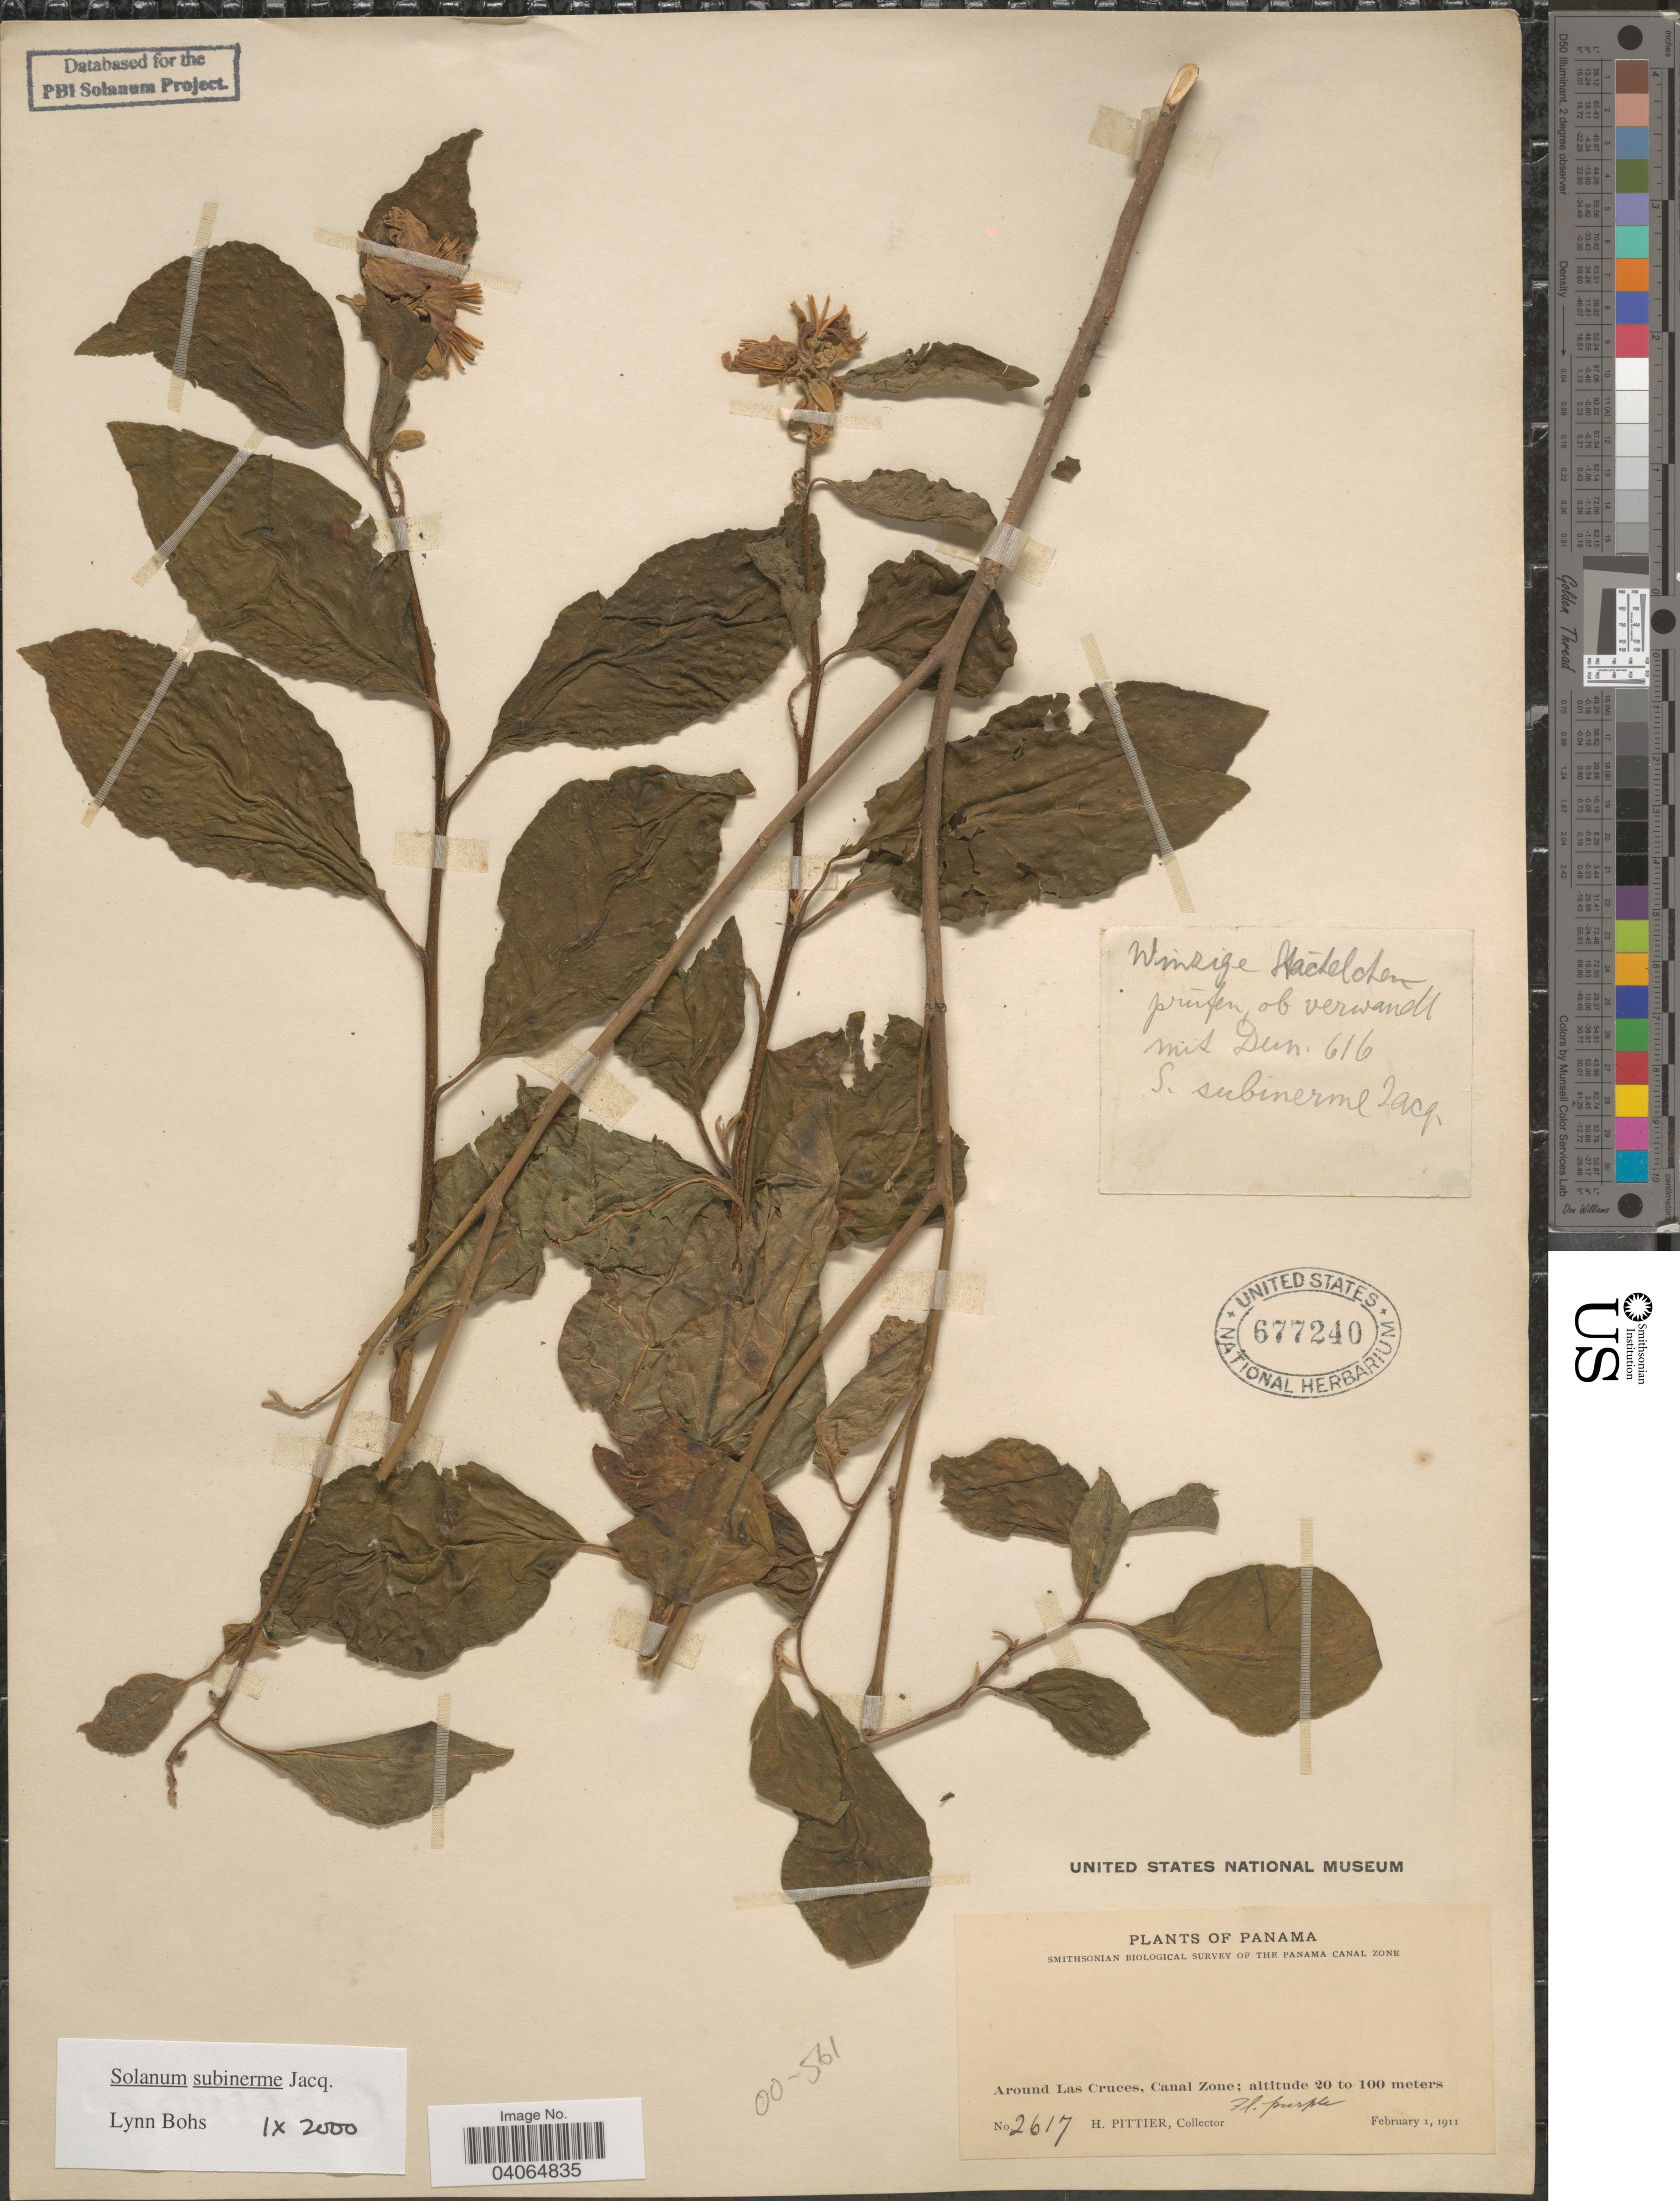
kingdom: Plantae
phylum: Tracheophyta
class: Magnoliopsida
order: Solanales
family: Solanaceae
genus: Solanum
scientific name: Solanum subinerme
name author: Jacq.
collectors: H. F. Pittier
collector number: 2617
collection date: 1911-02-01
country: Panama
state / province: Colón / Panamá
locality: Around Las Cruces, Canal Zone.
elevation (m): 20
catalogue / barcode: US 677240